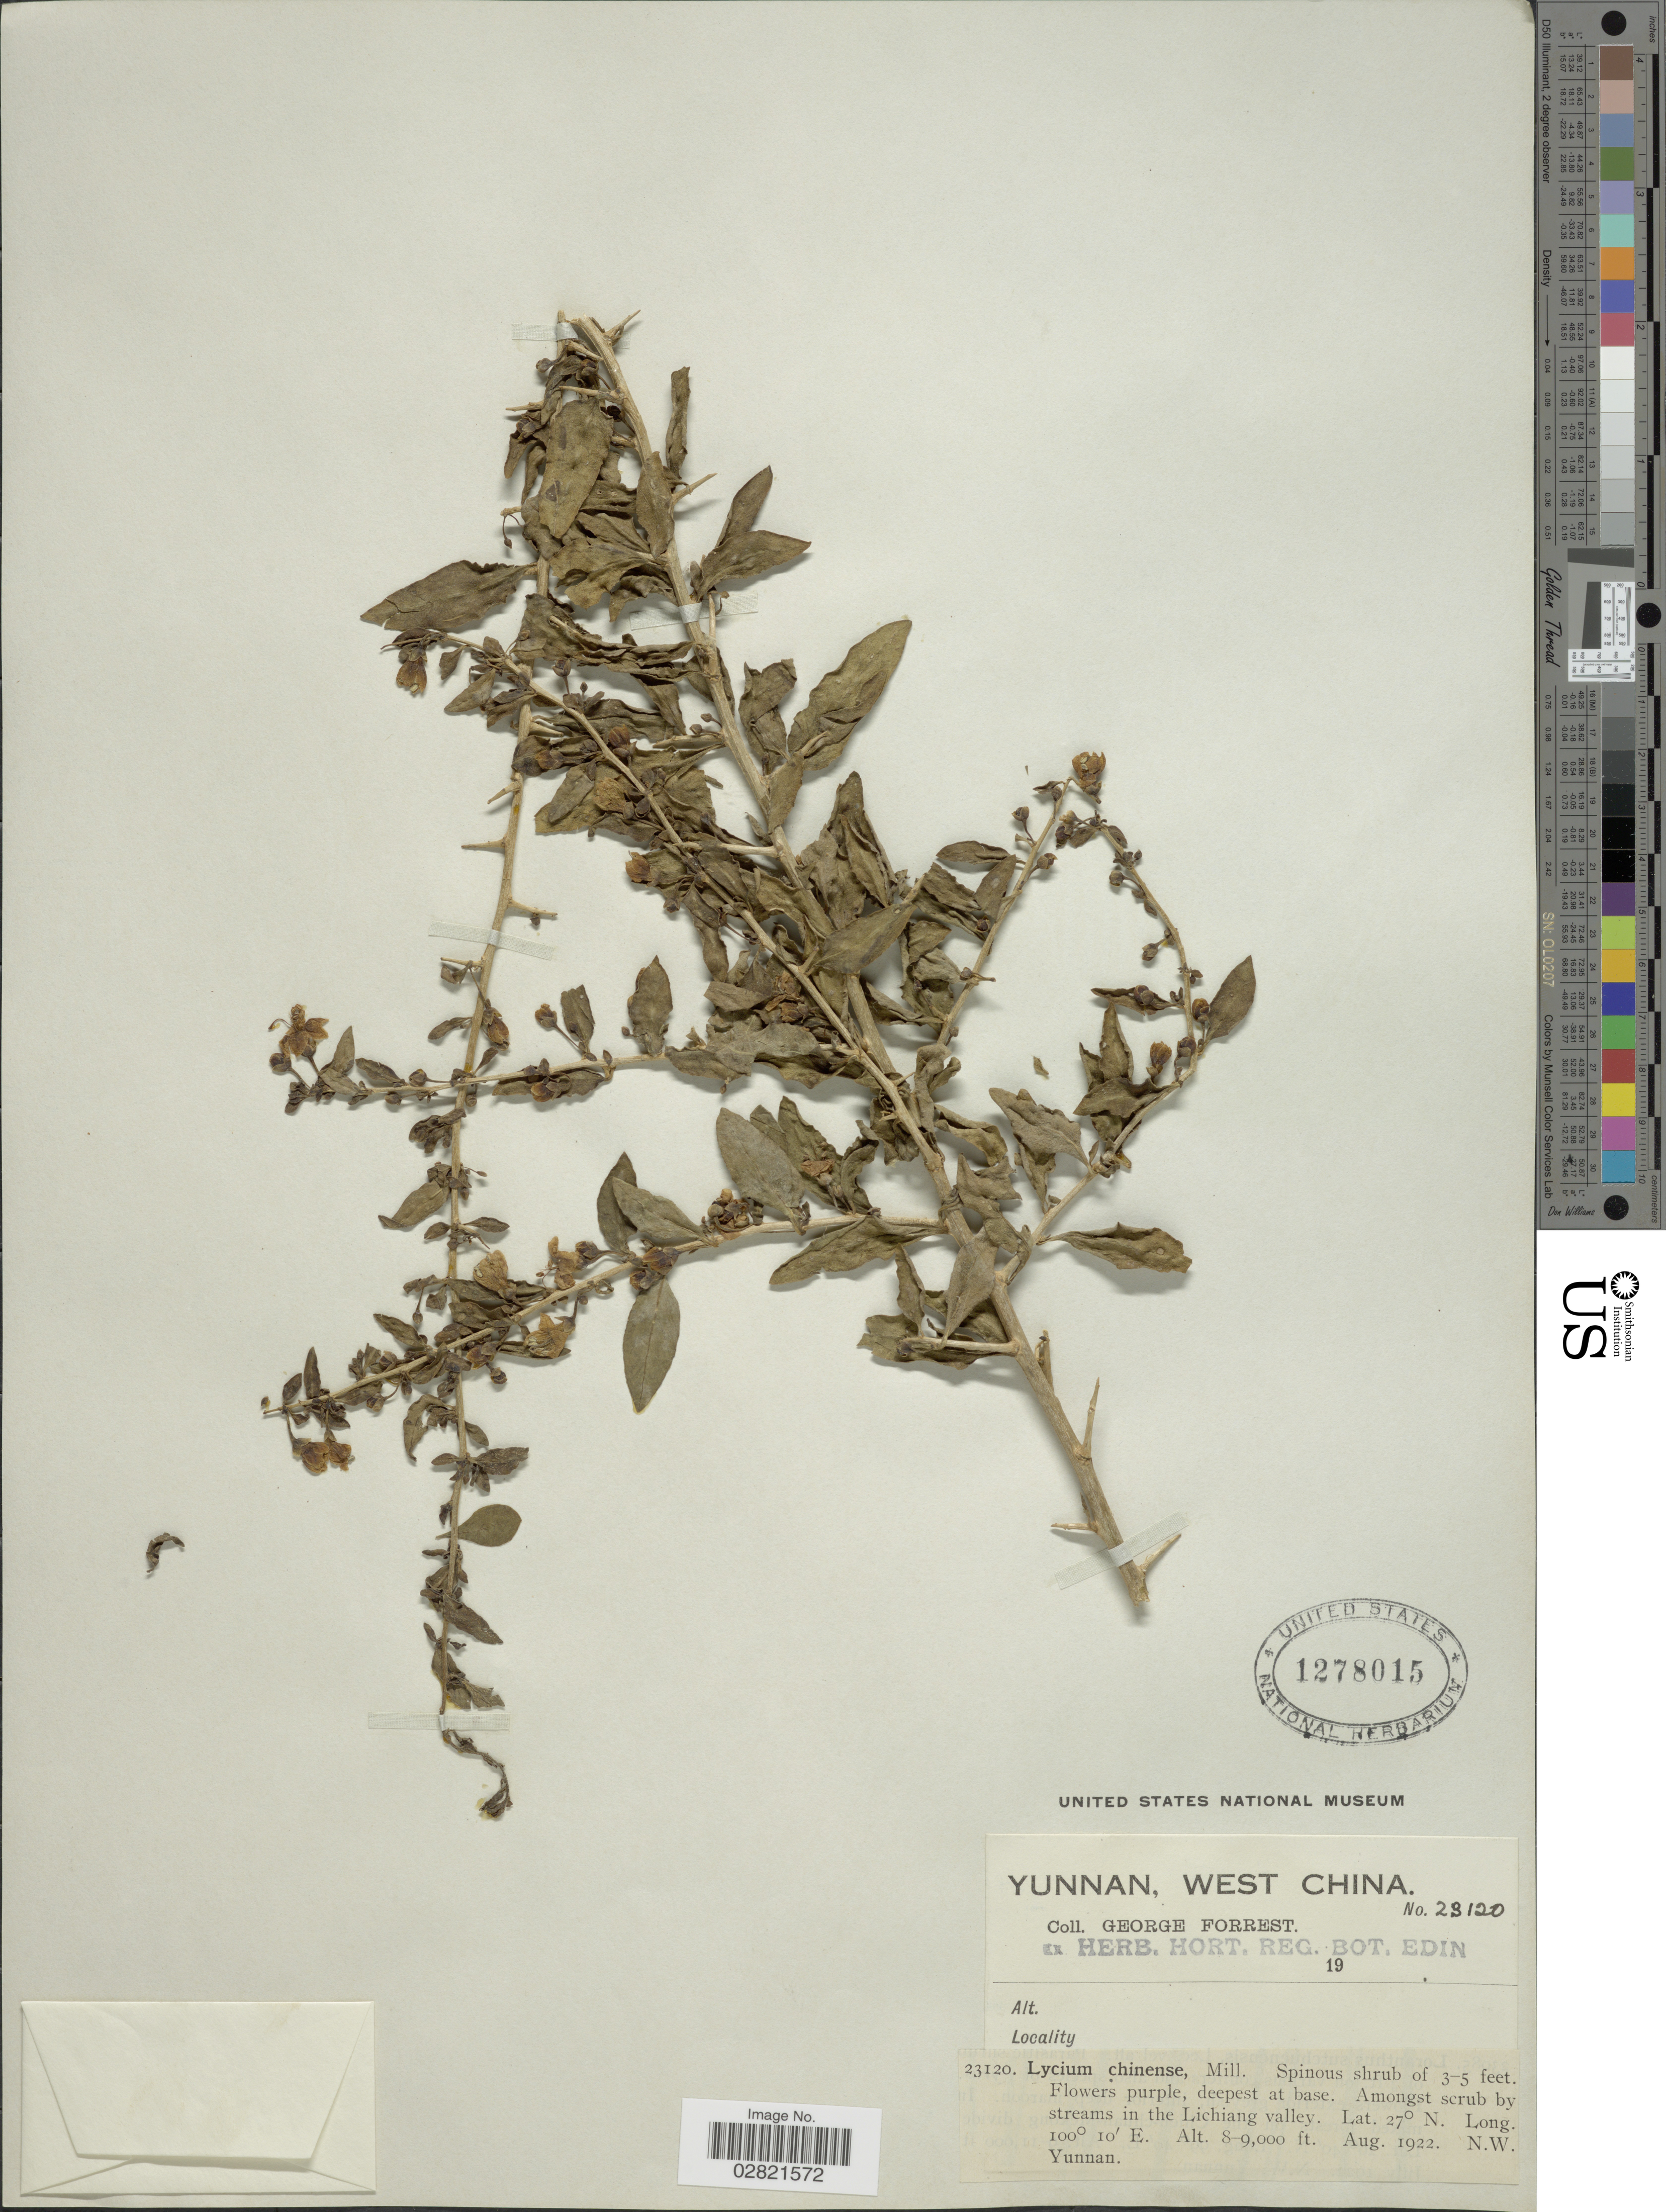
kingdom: Plantae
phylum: Tracheophyta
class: Magnoliopsida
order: Solanales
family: Solanaceae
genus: Lycium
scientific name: Lycium chinense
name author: Mill.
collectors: G. Forrest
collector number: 23120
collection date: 1922-08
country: China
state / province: Yunnan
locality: Yunnan, West China. Amongst scrub by streams in the Lichiang valley. N.W. Yunnan.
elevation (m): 2438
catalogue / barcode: US 1278015